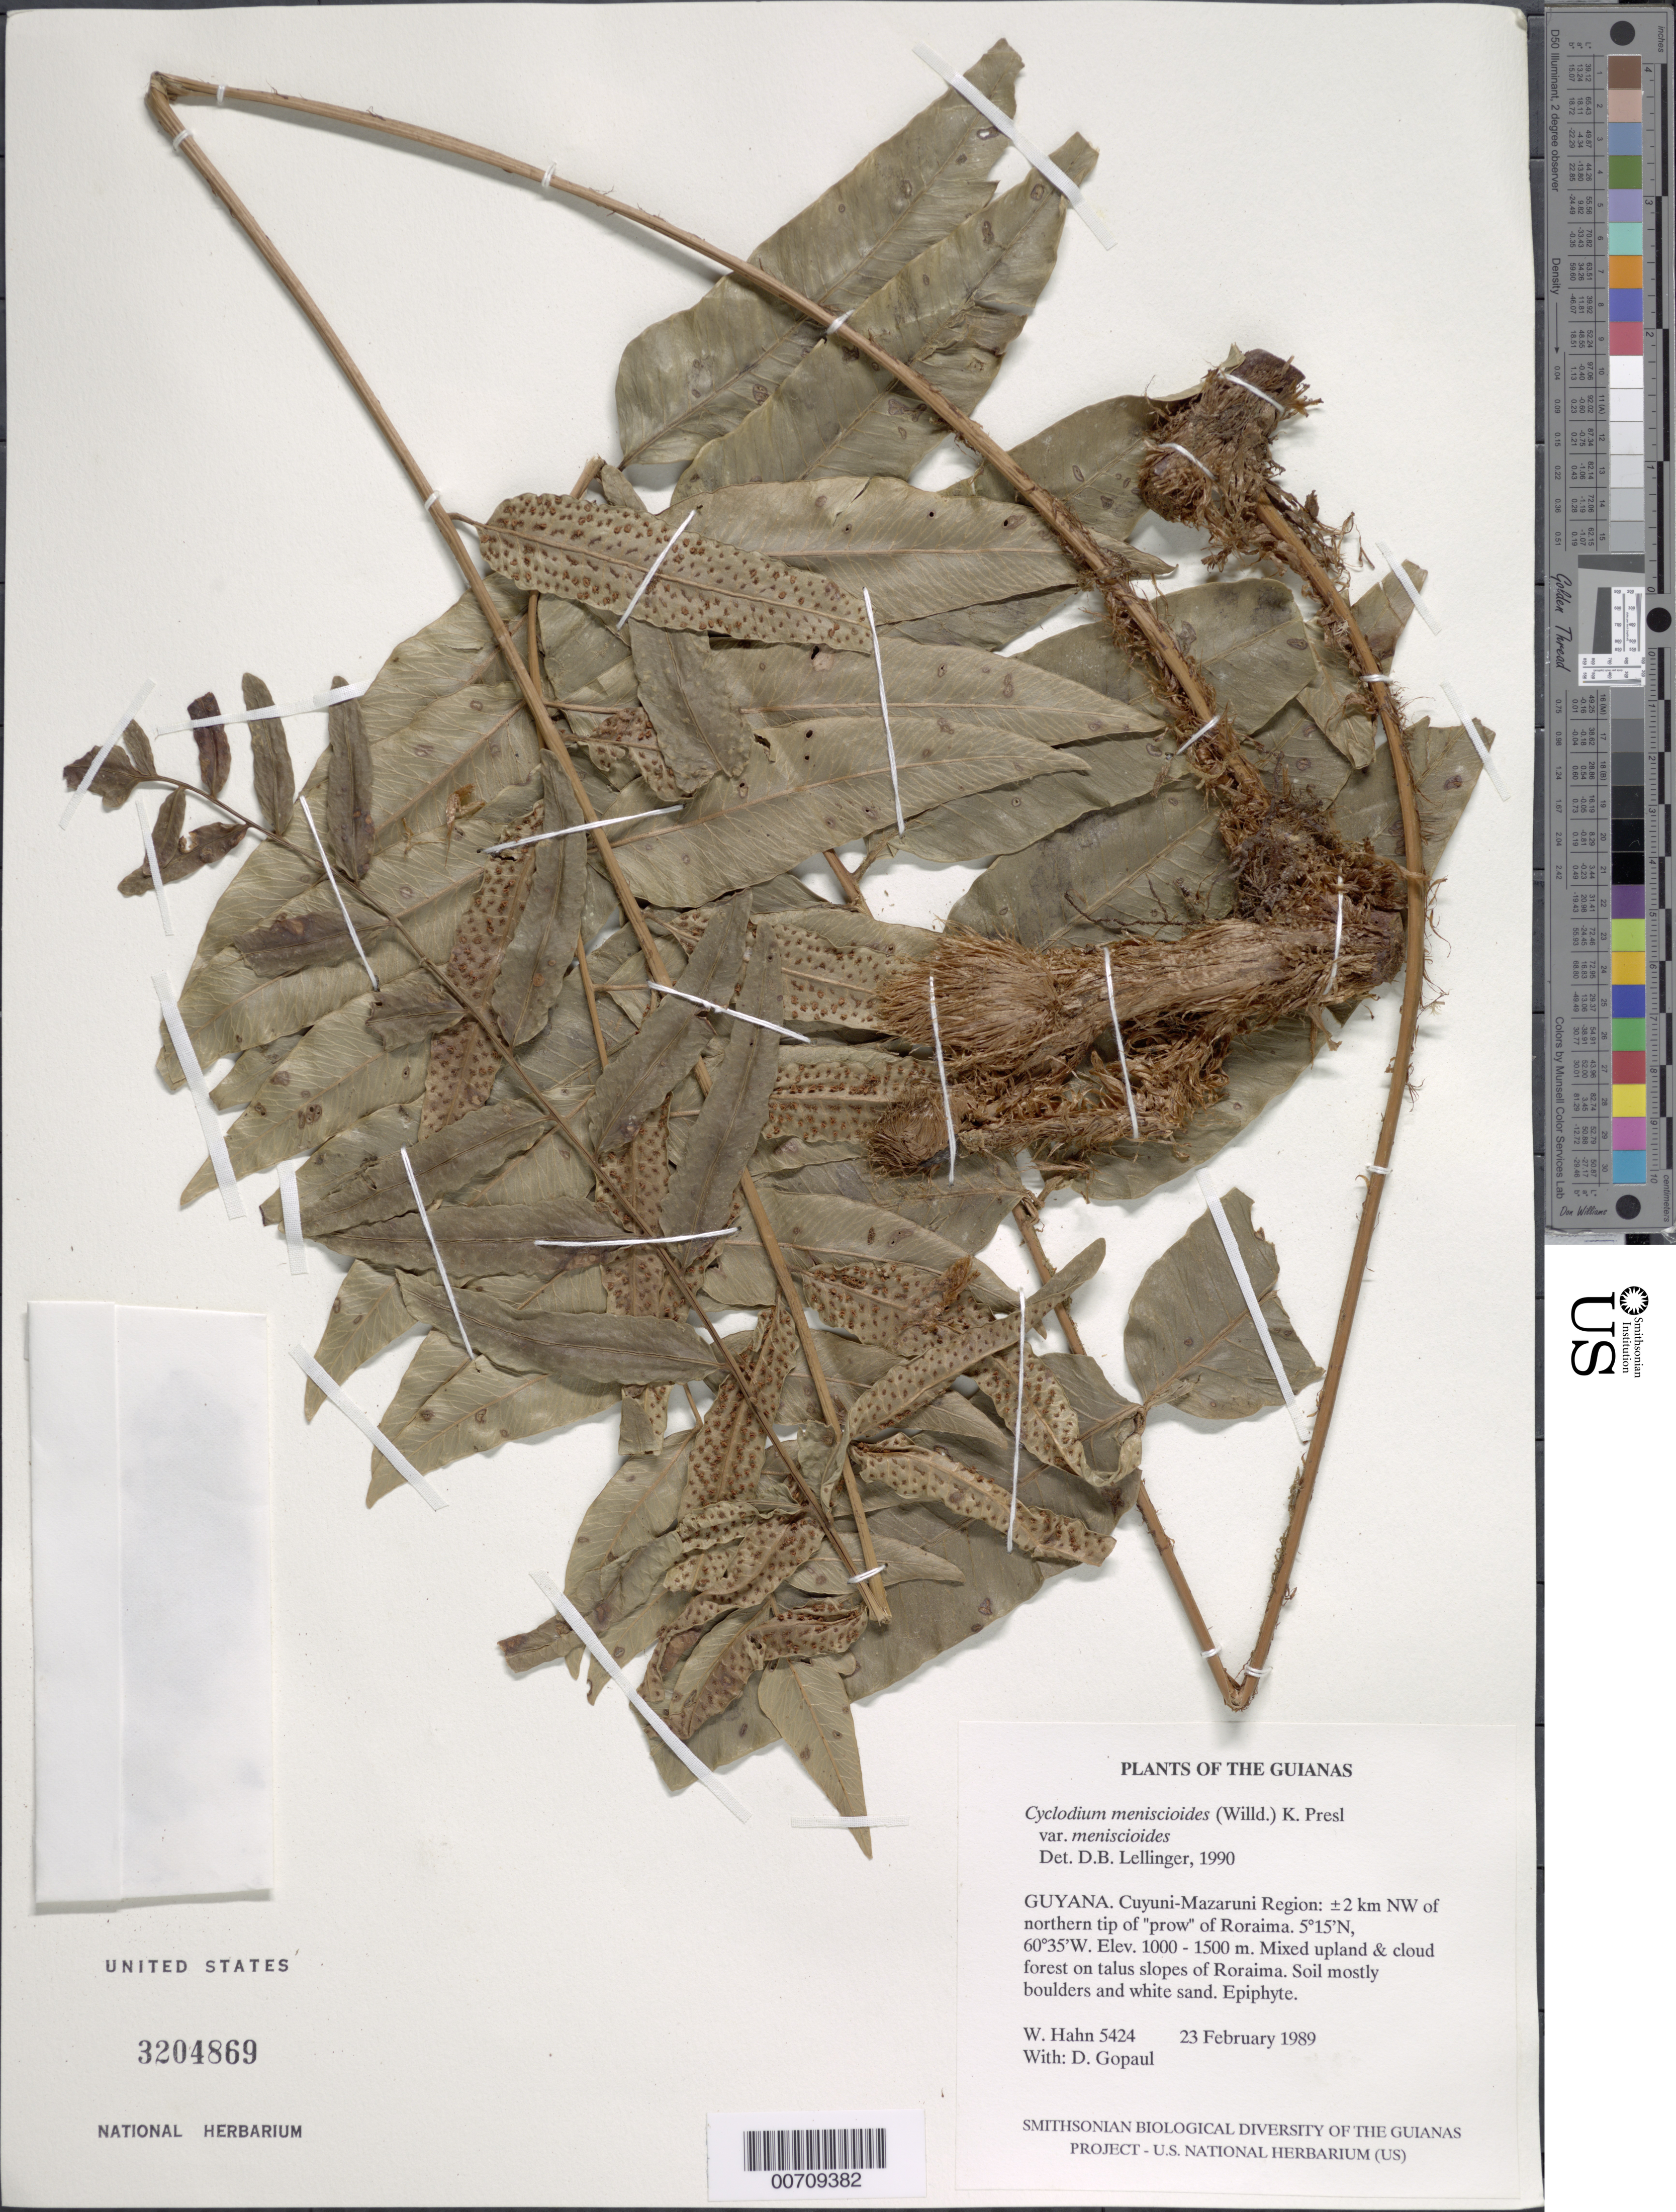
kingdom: Plantae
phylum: Tracheophyta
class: Polypodiopsida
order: Polypodiales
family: Dryopteridaceae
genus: Cyclodium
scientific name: Cyclodium meniscioides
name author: (Willd.) C. Presl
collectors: W. Hahn & D. Gopaul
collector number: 5424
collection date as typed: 23 February 1989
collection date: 1989-02-23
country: Guyana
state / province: Cuyuni-Mazaruni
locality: ±2 km NW of northern tip of "prow" of Roraima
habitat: Mixed upland & cloud forest on talus slopes of Roraima. Soil mostly boulders and white sand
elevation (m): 1000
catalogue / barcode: US 3204869